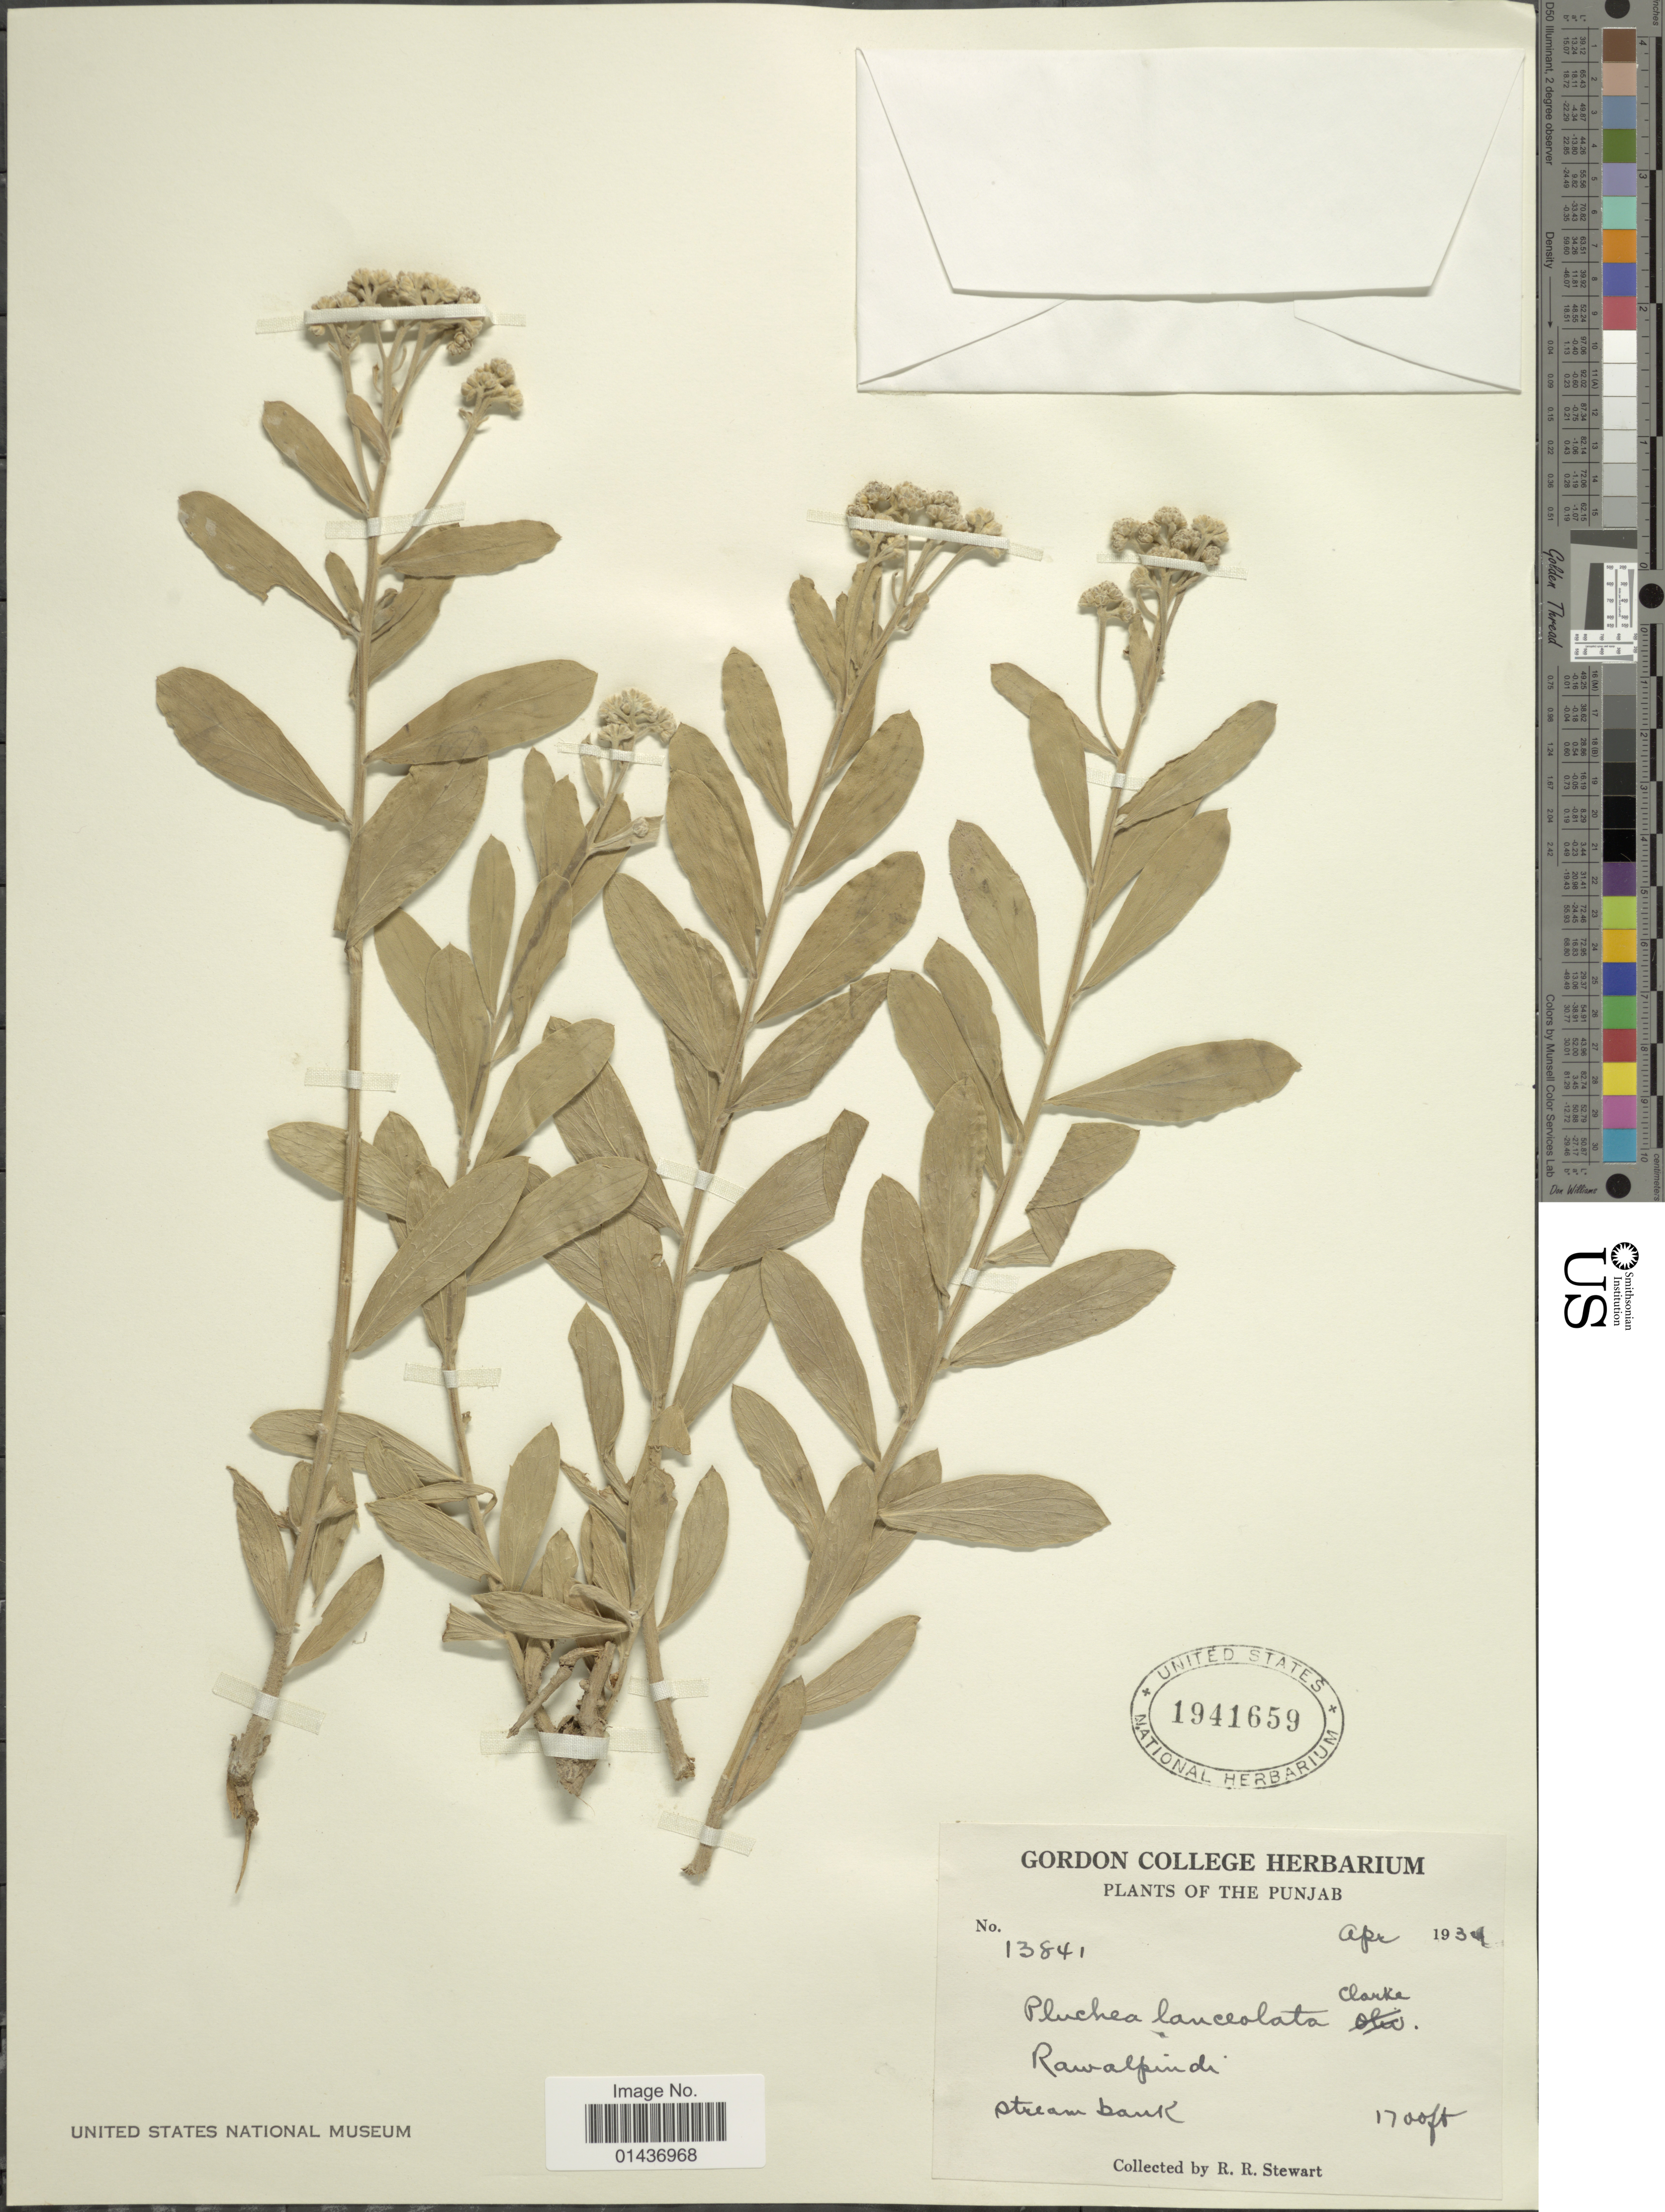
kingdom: Plantae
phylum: Tracheophyta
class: Magnoliopsida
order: Asterales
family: Asteraceae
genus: Pluchea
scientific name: Pluchea lanceolata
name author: (DC.) C.B. Clarke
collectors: R. R. Stewart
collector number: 13841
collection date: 1934-04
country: Pakistan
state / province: Punjab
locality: The Punjab, Rawalpindi, stream bank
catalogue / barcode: US 1941659